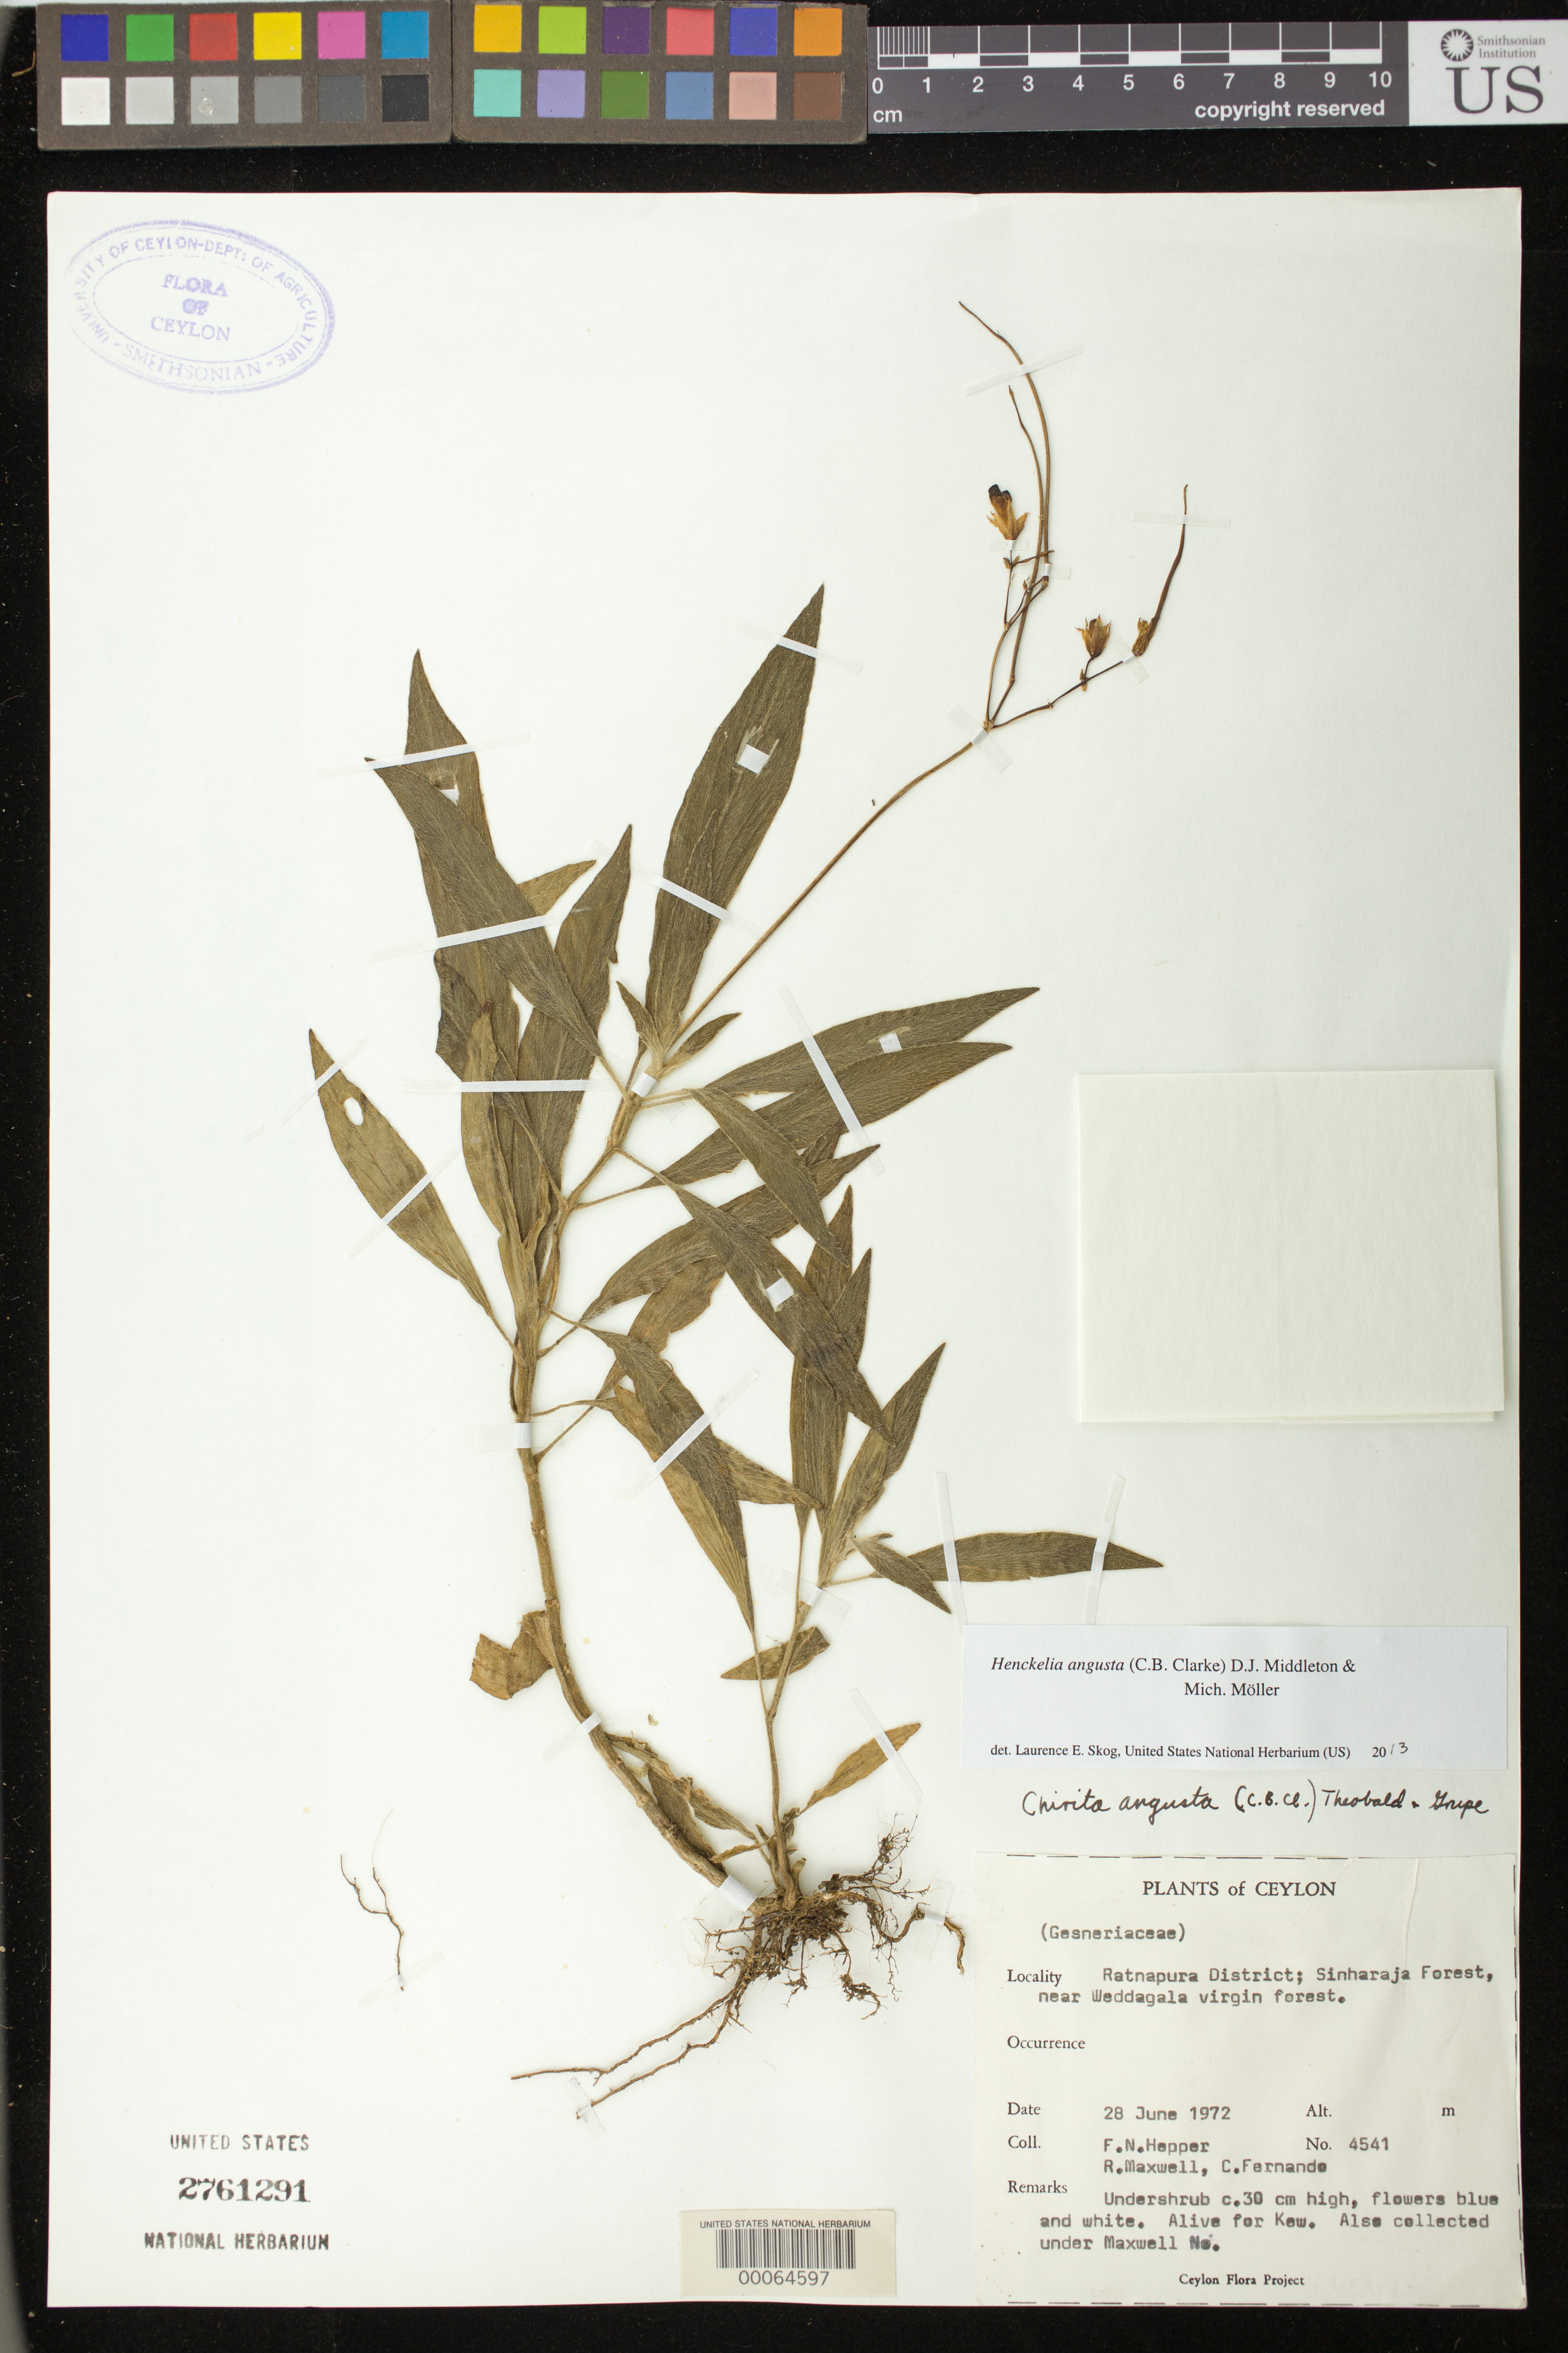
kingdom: Plantae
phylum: Tracheophyta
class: Magnoliopsida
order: Lamiales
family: Gesneriaceae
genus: Henckelia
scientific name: Henckelia angusta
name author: (C.B. Clarke) D.J. Middleton & Mich. Möller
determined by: Skog, Laurence E.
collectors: R. Maxwell, F. Hepper & C. Fernando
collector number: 4541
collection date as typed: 28 Jun 1972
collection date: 1972-06-28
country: Sri Lanka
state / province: Sabaragamuwa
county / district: Ratnapura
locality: S of Ratnapura, S of Weddagala, Sinharaja Forest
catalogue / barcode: US 2761291